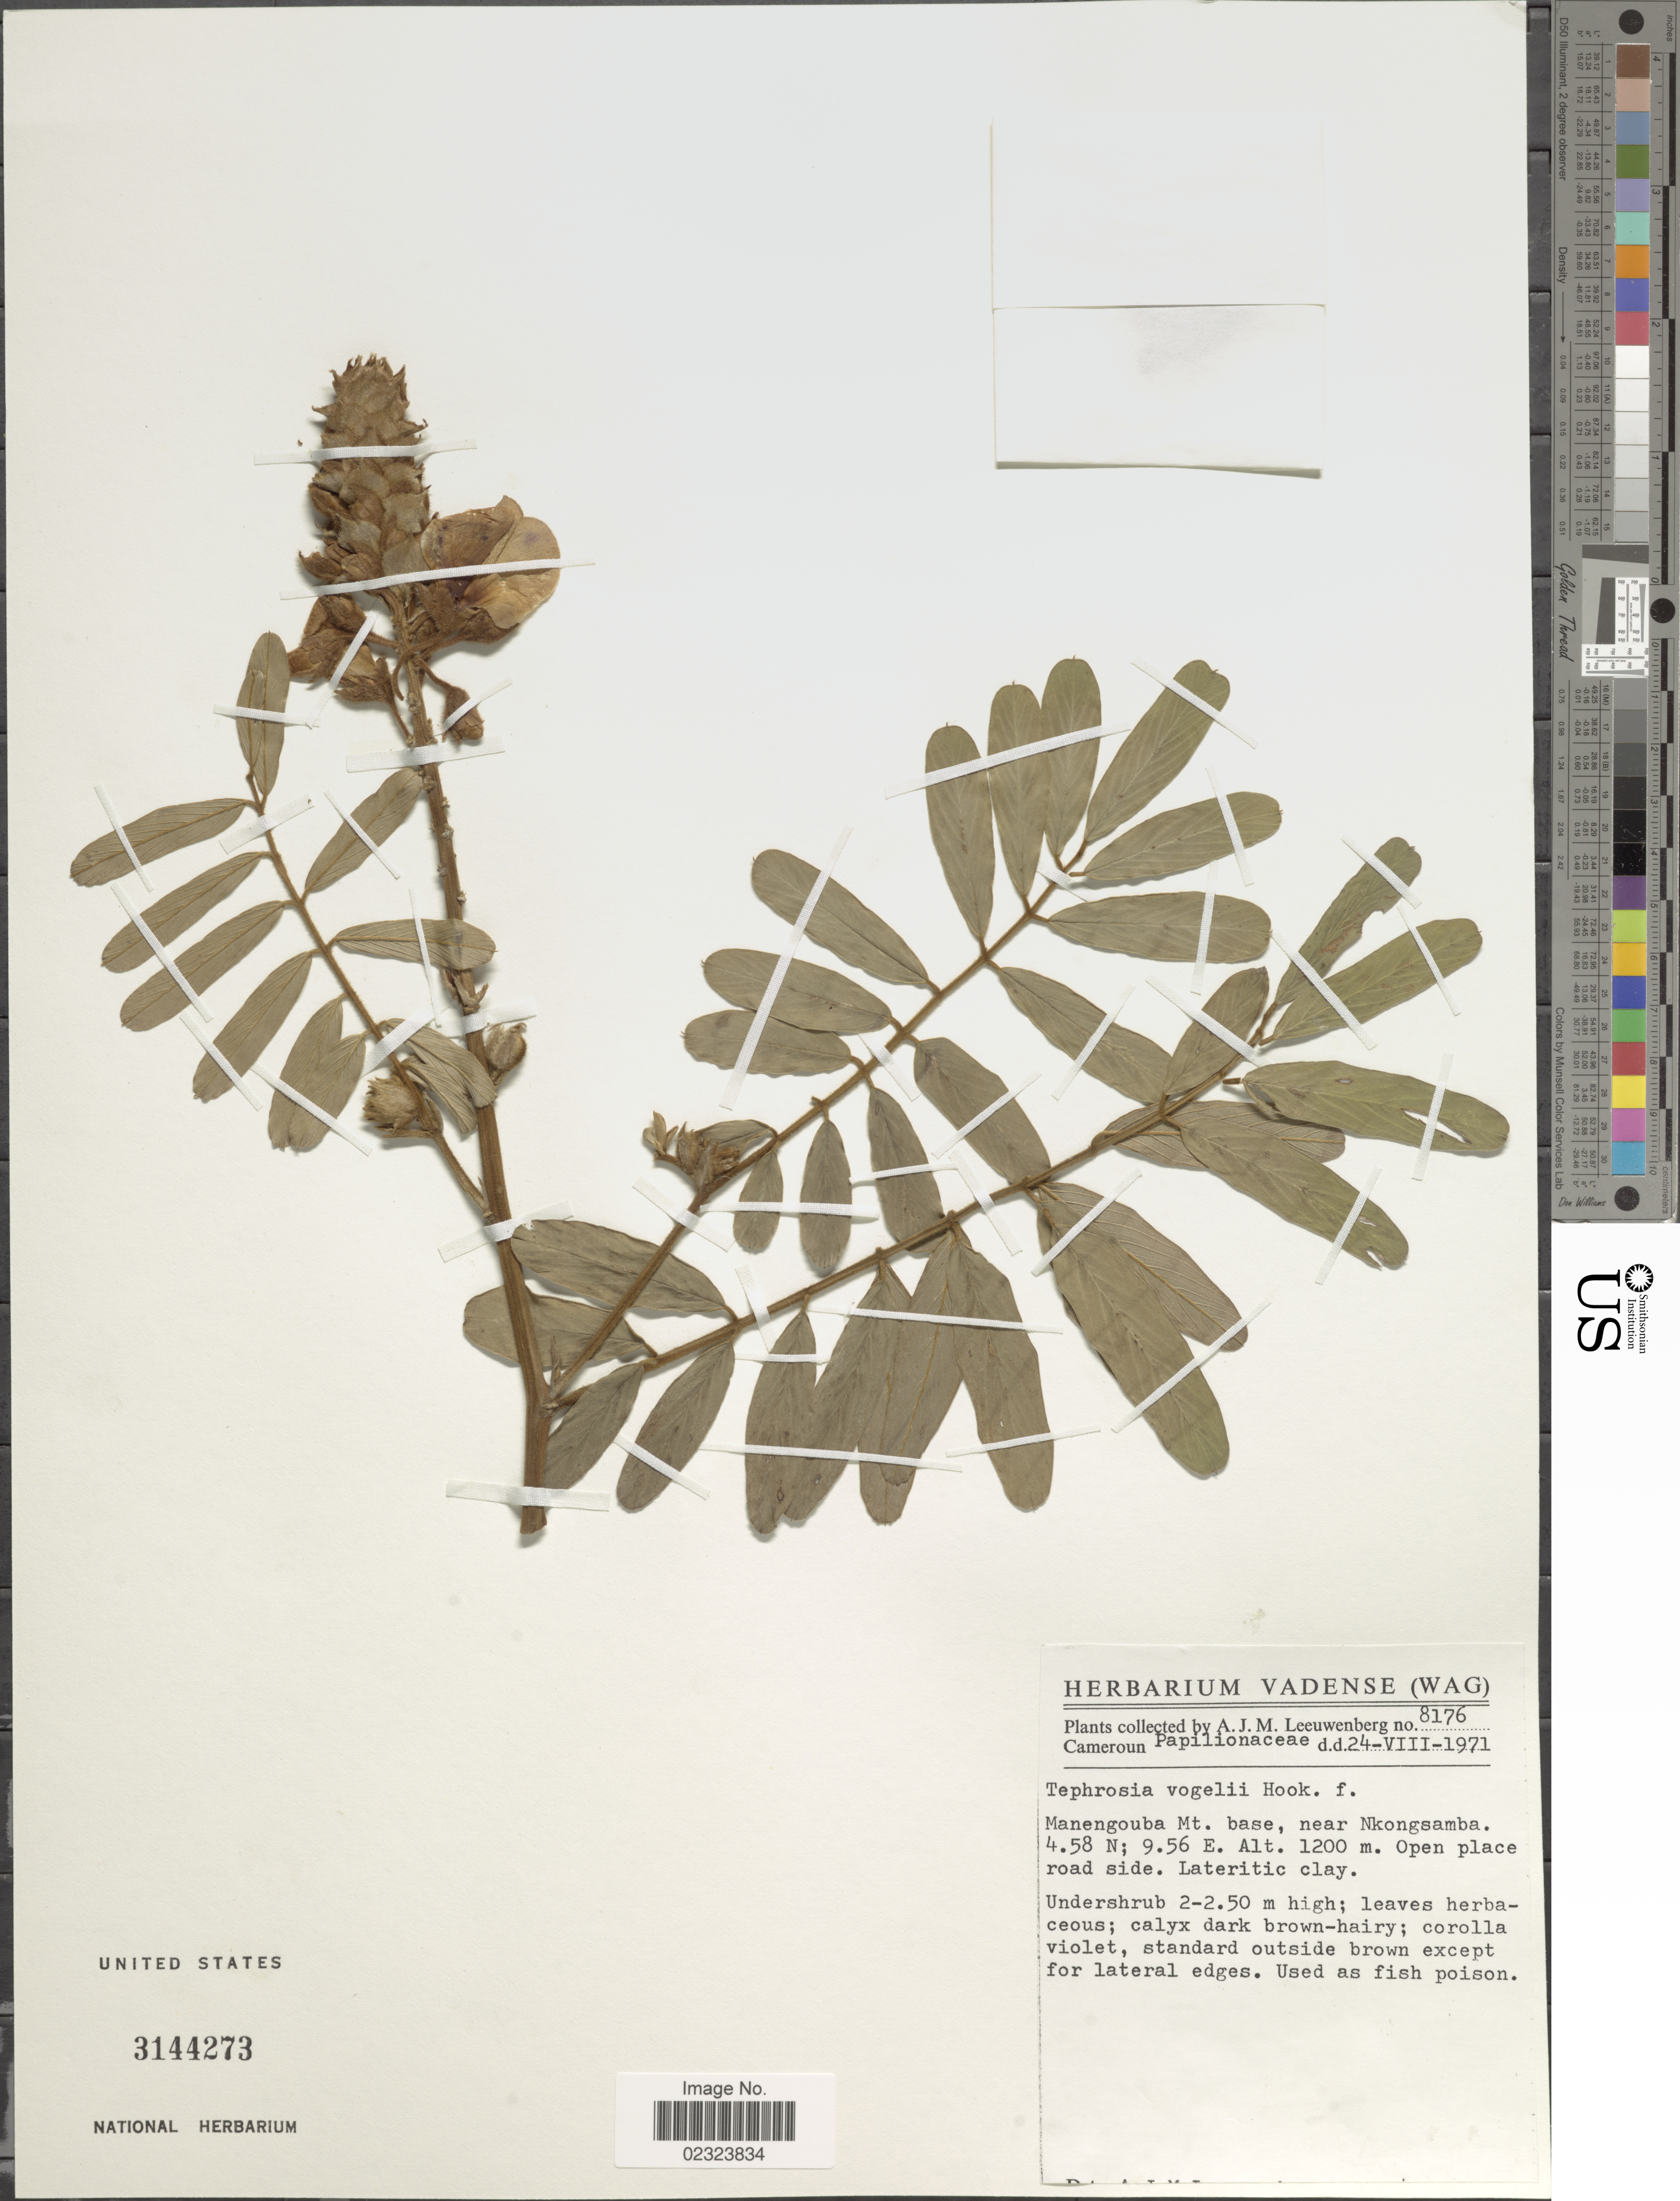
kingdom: Plantae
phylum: Tracheophyta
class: Magnoliopsida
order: Fabales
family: Fabaceae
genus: Tephrosia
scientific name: Tephrosia vogelii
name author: Hook. f.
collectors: A. J. M. Leeuwenberg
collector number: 8176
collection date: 1971-08-24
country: Cameroon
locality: Manengouba Mt. base, near Nkongsamba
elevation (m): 1200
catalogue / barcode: US 3144273